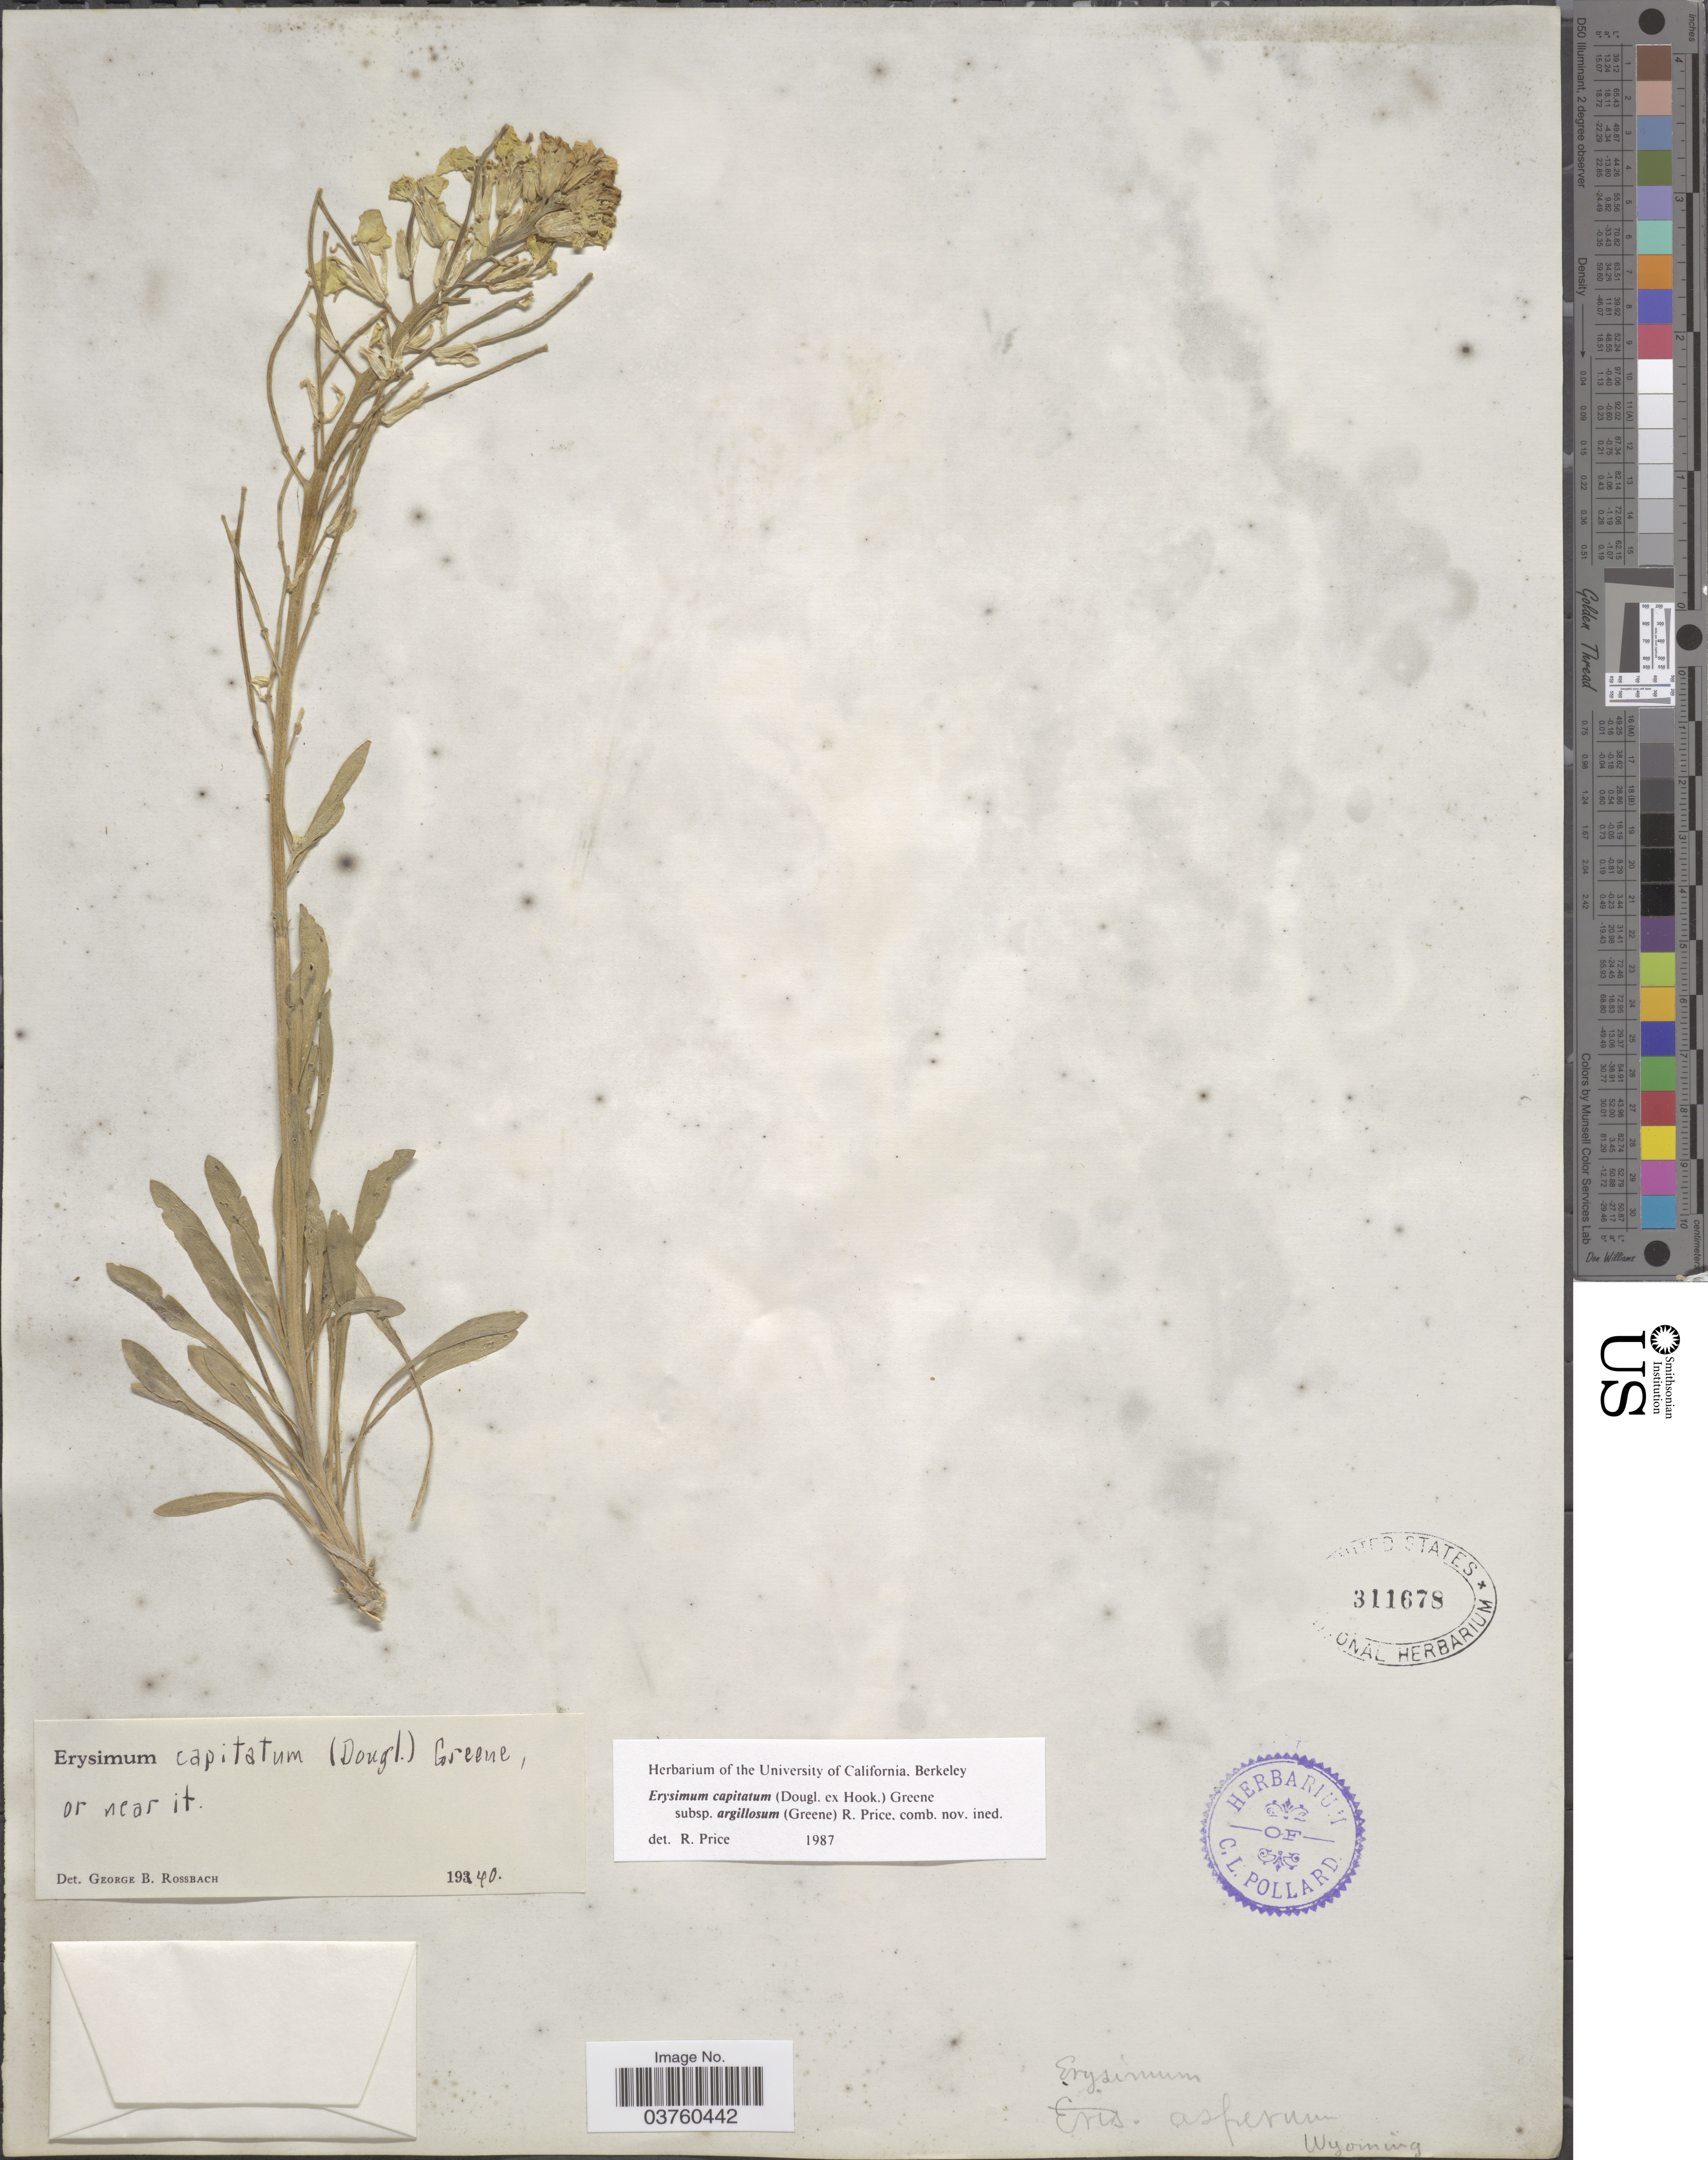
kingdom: Plantae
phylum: Tracheophyta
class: Magnoliopsida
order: Brassicales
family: Brassicaceae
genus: Erysimum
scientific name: Erysimum capitatum subsp. argillosum (Greene) R.A. Price comb. nov. ined.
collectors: C. L. Pollard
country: United States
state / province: Wyoming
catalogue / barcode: US 311678